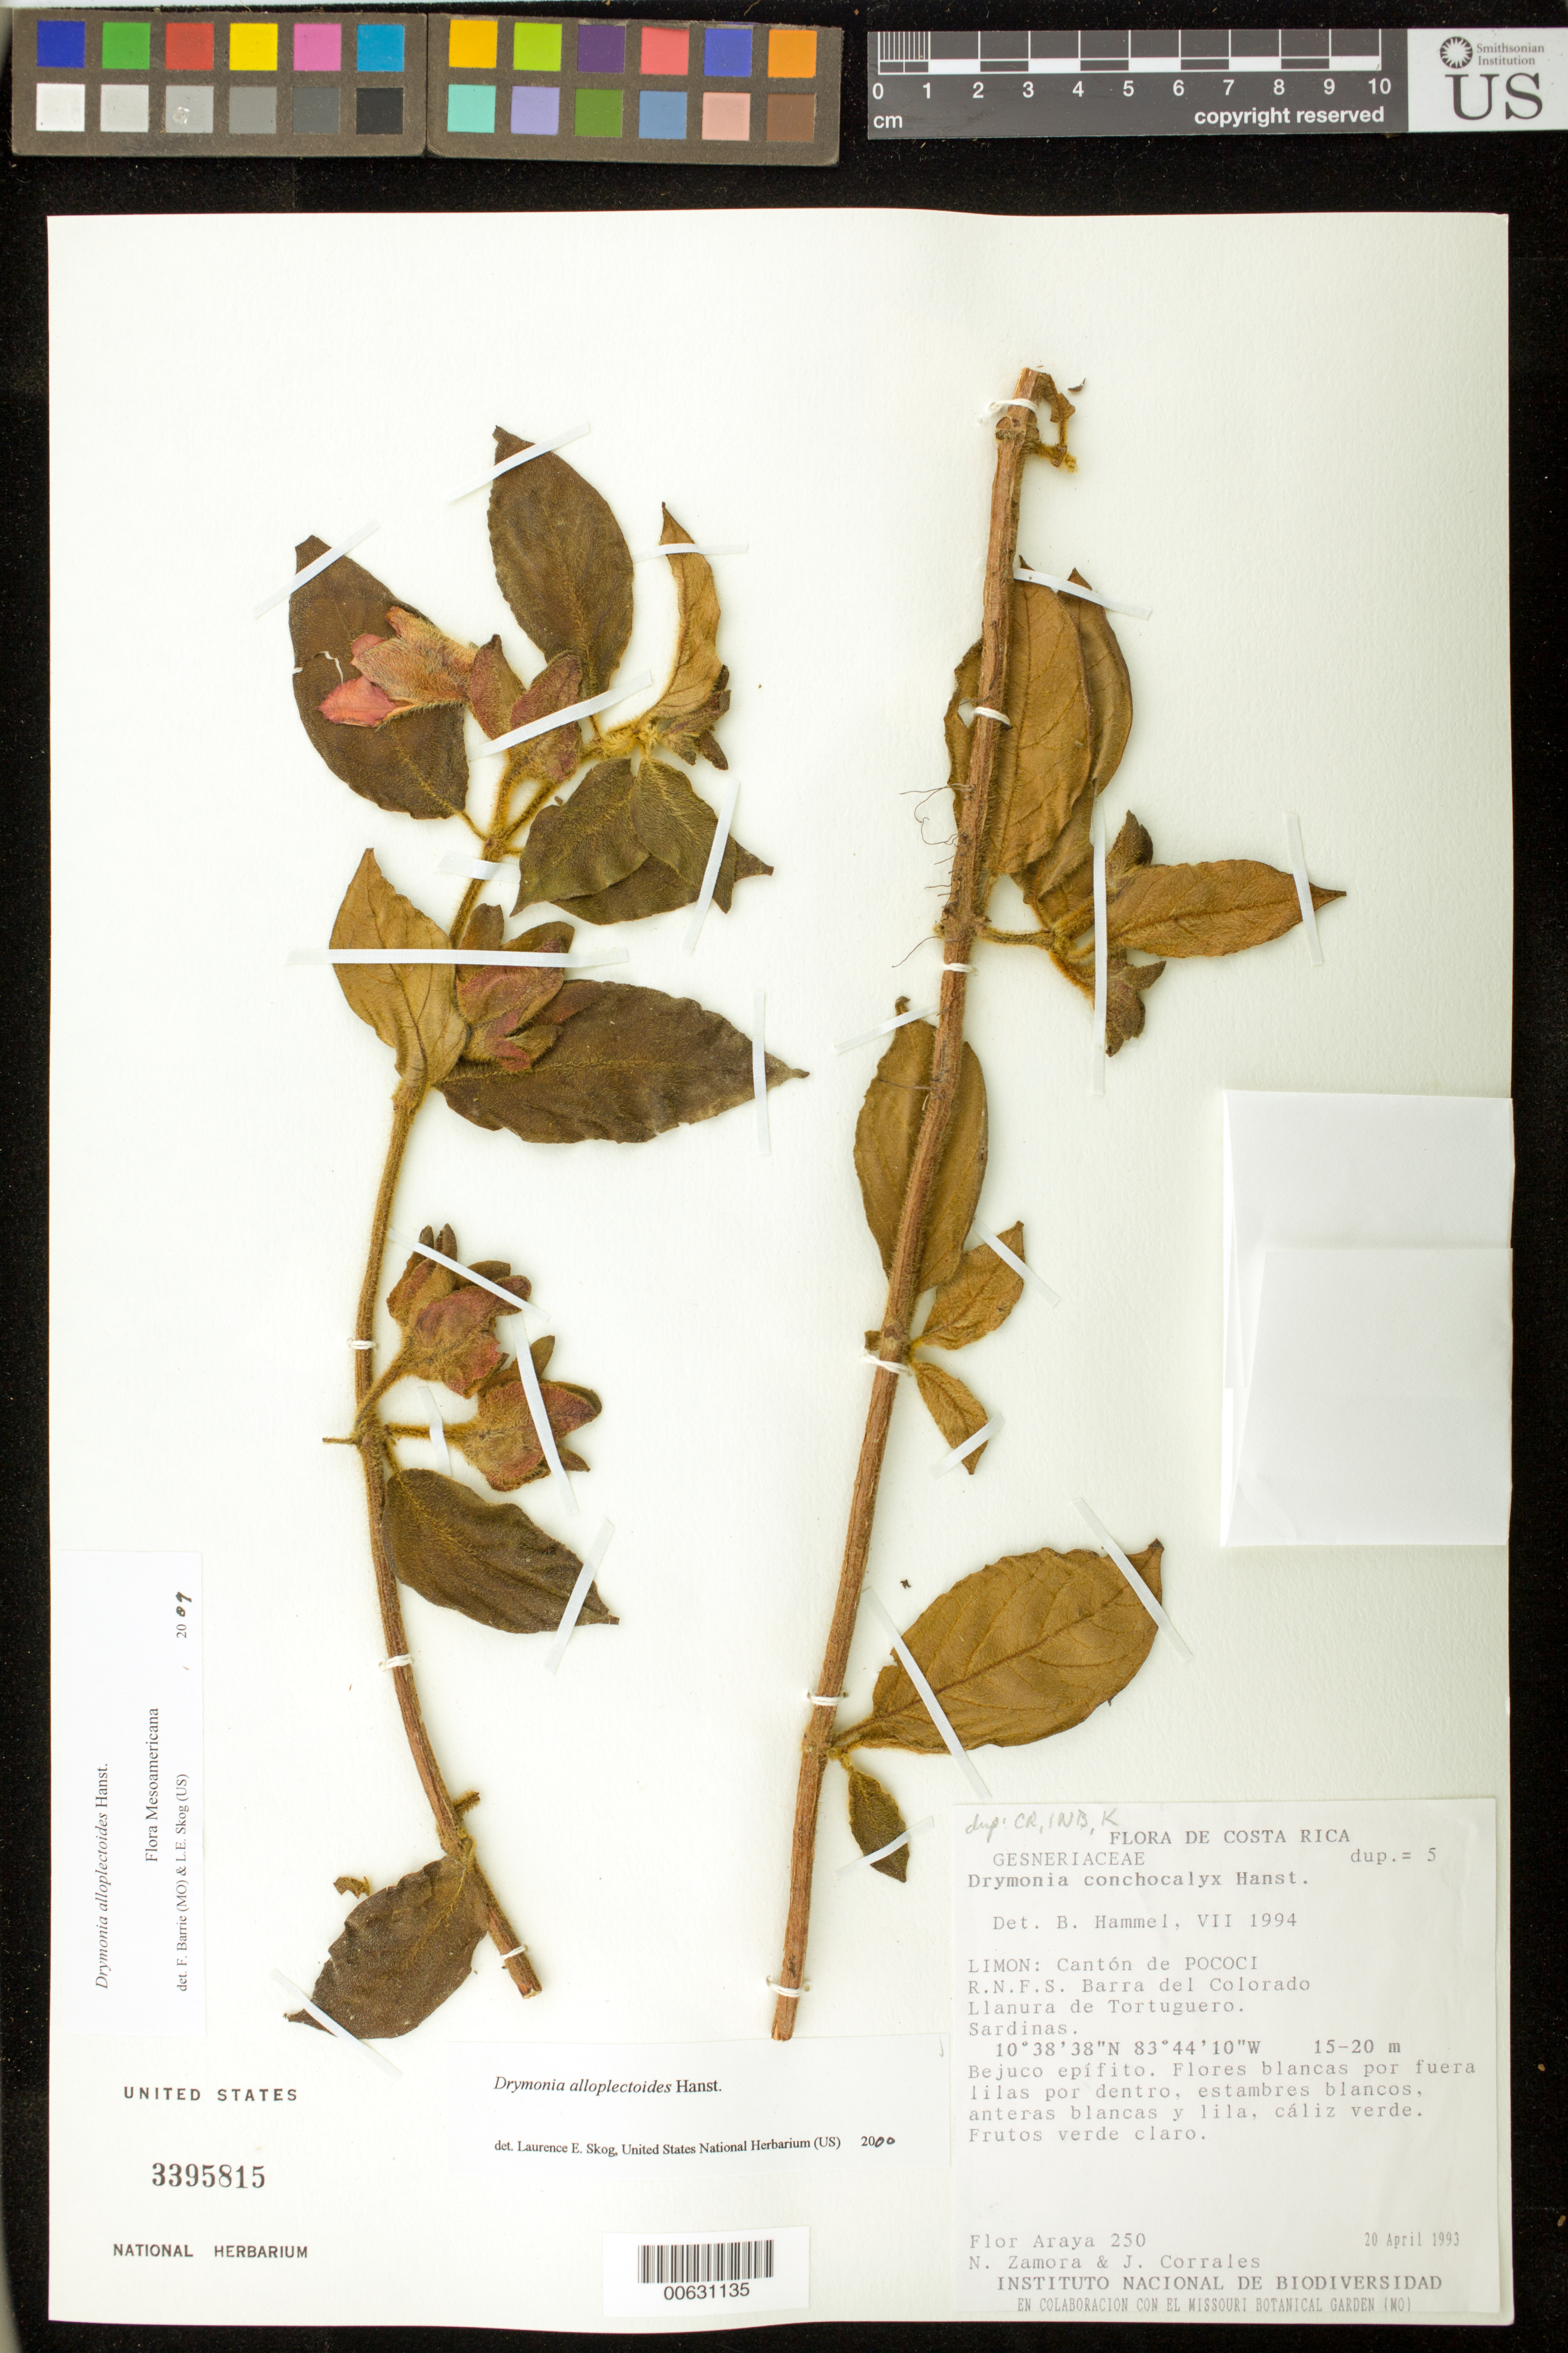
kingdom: Plantae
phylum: Tracheophyta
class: Magnoliopsida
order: Lamiales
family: Gesneriaceae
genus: Drymonia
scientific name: Drymonia alloplectoides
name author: Hanst.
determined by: Skog, Laurence E.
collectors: F. Araya, N. Zamora & J. Corrales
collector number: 250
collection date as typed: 20 Apr 1993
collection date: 1993-04-20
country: Costa Rica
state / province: Limón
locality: Cantón de Pococi, R.N.F.S. Barra del Colorado, Llanura de Tortuguero, Sardinas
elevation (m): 15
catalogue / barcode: US 3395815